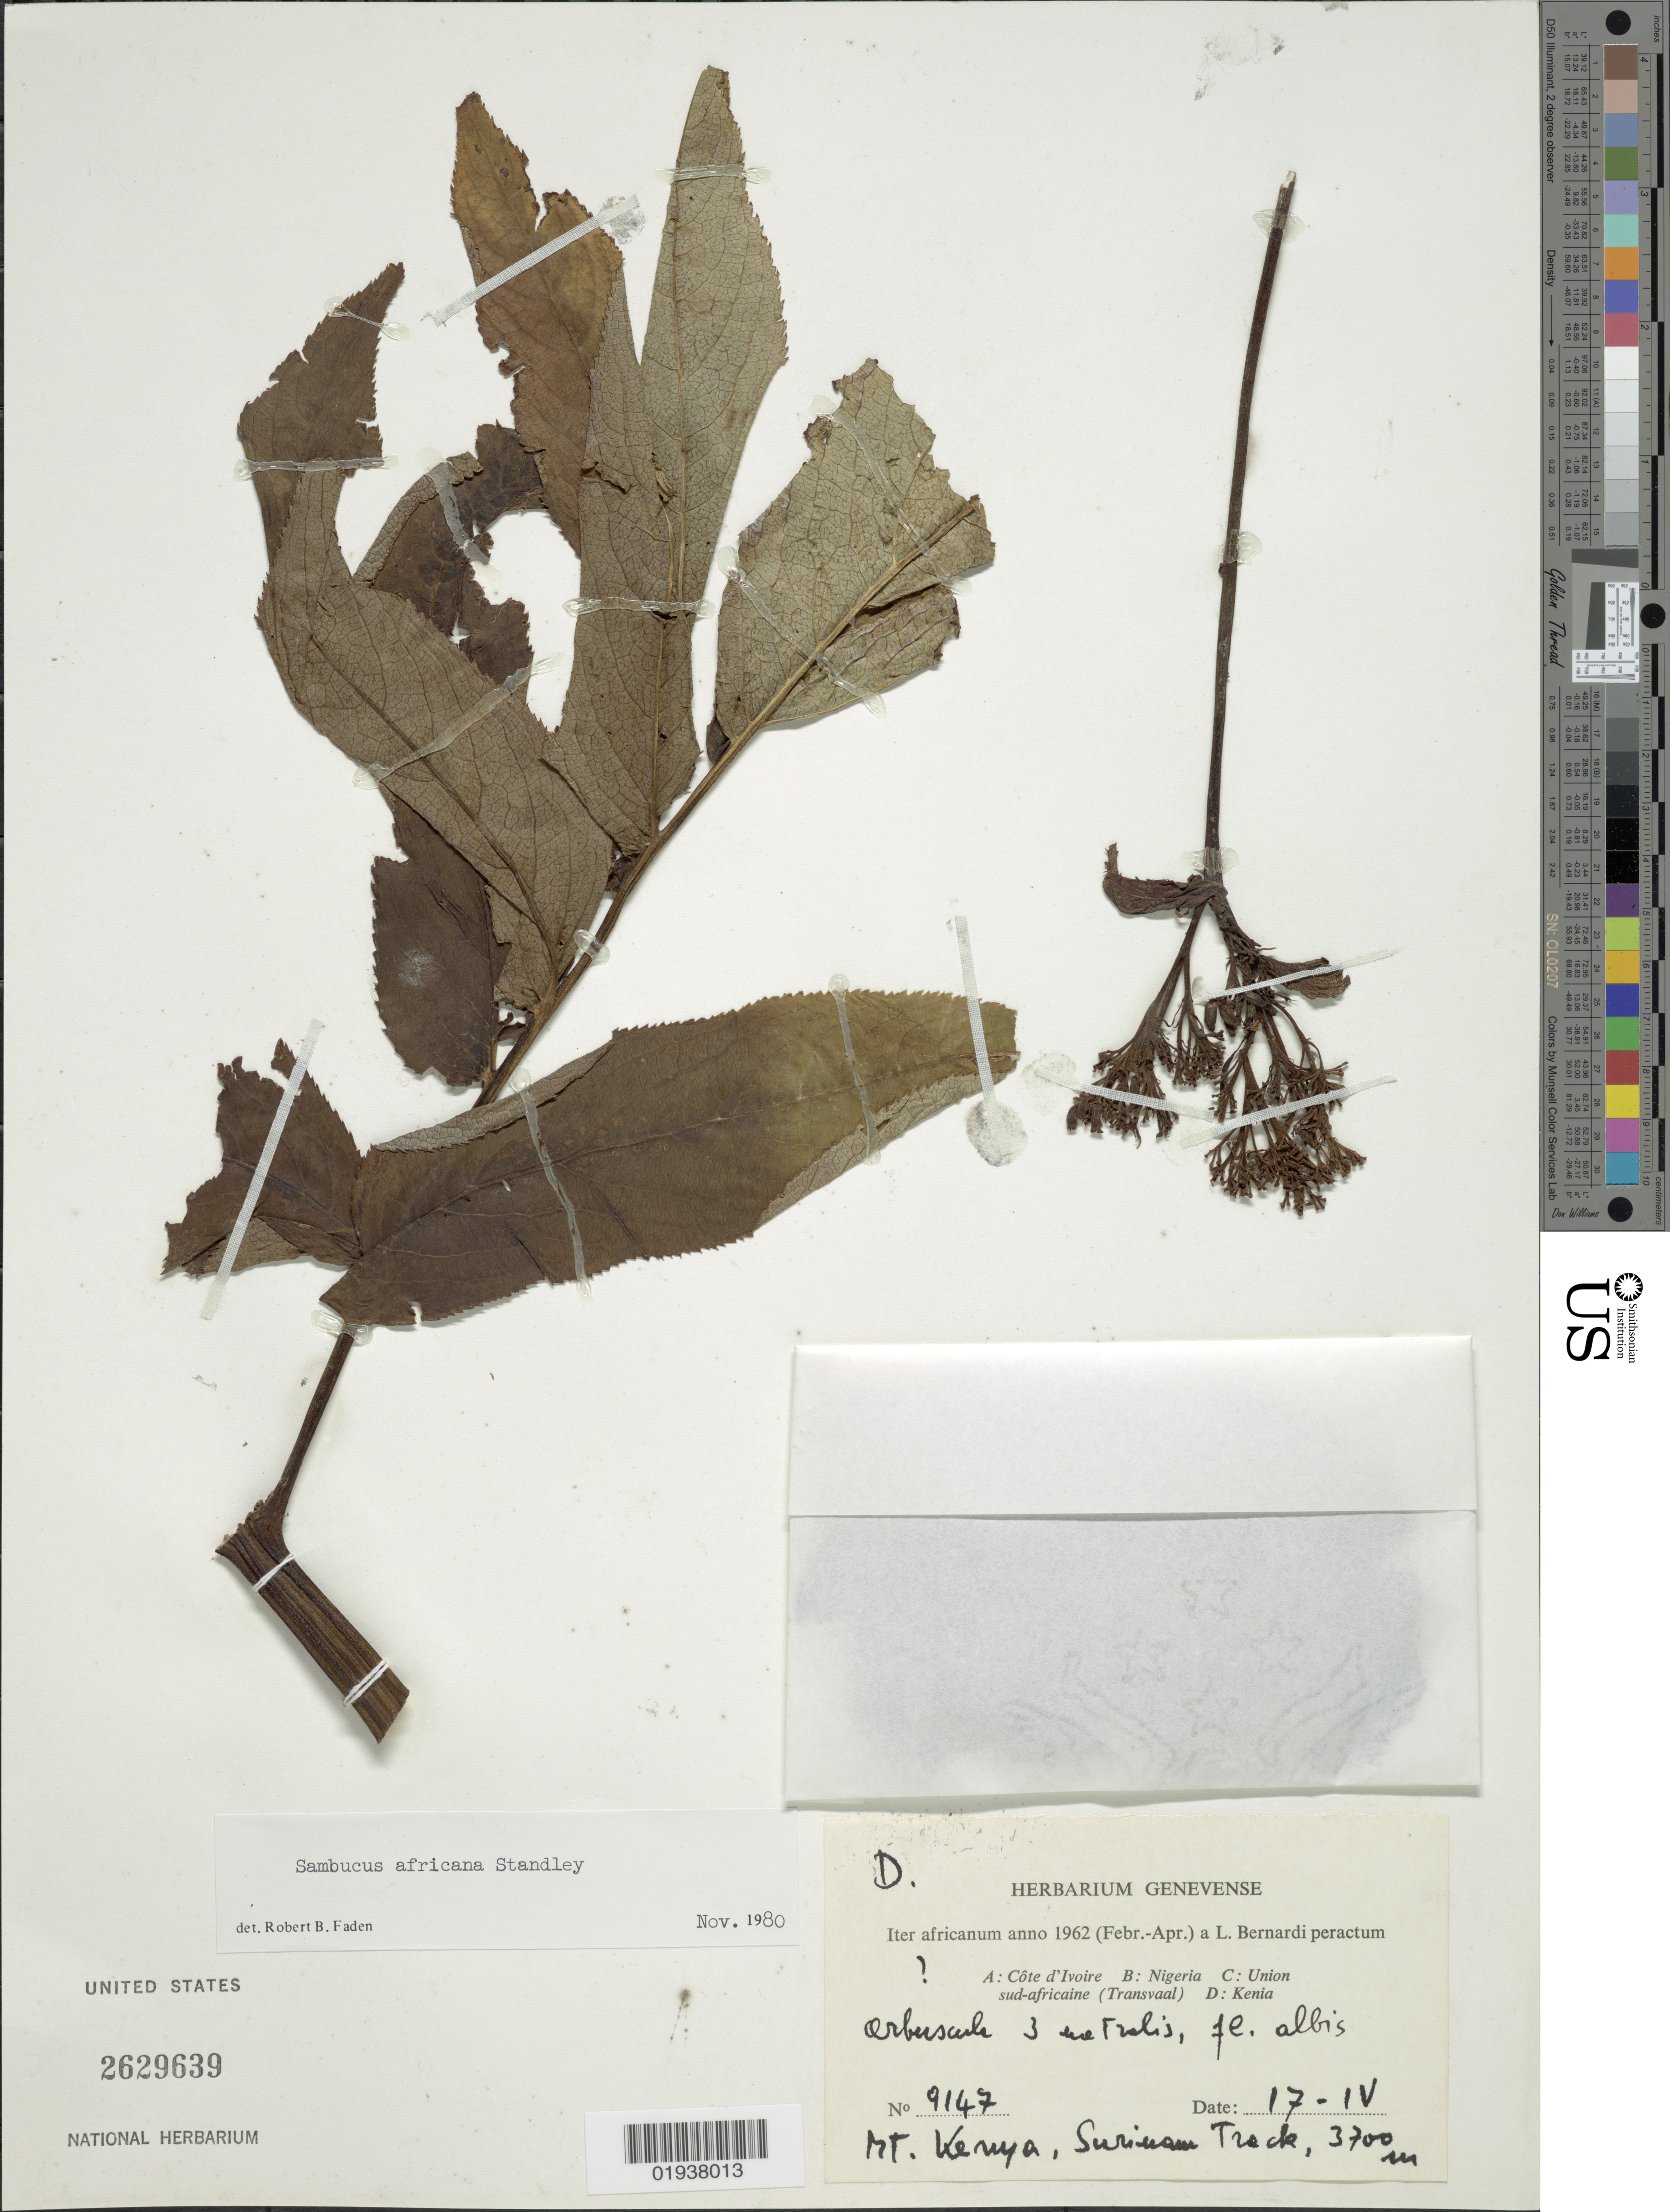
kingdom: Plantae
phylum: Tracheophyta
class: Magnoliopsida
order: Dipsacales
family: Viburnaceae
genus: Sambucus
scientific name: Sambucus ebulus subsp. africana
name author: (Engl.) Bolli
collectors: L. Bernardi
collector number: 9147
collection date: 1962-04-17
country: Kenya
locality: Mt. Kenya, Surinam Track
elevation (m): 3700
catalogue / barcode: US 2629639